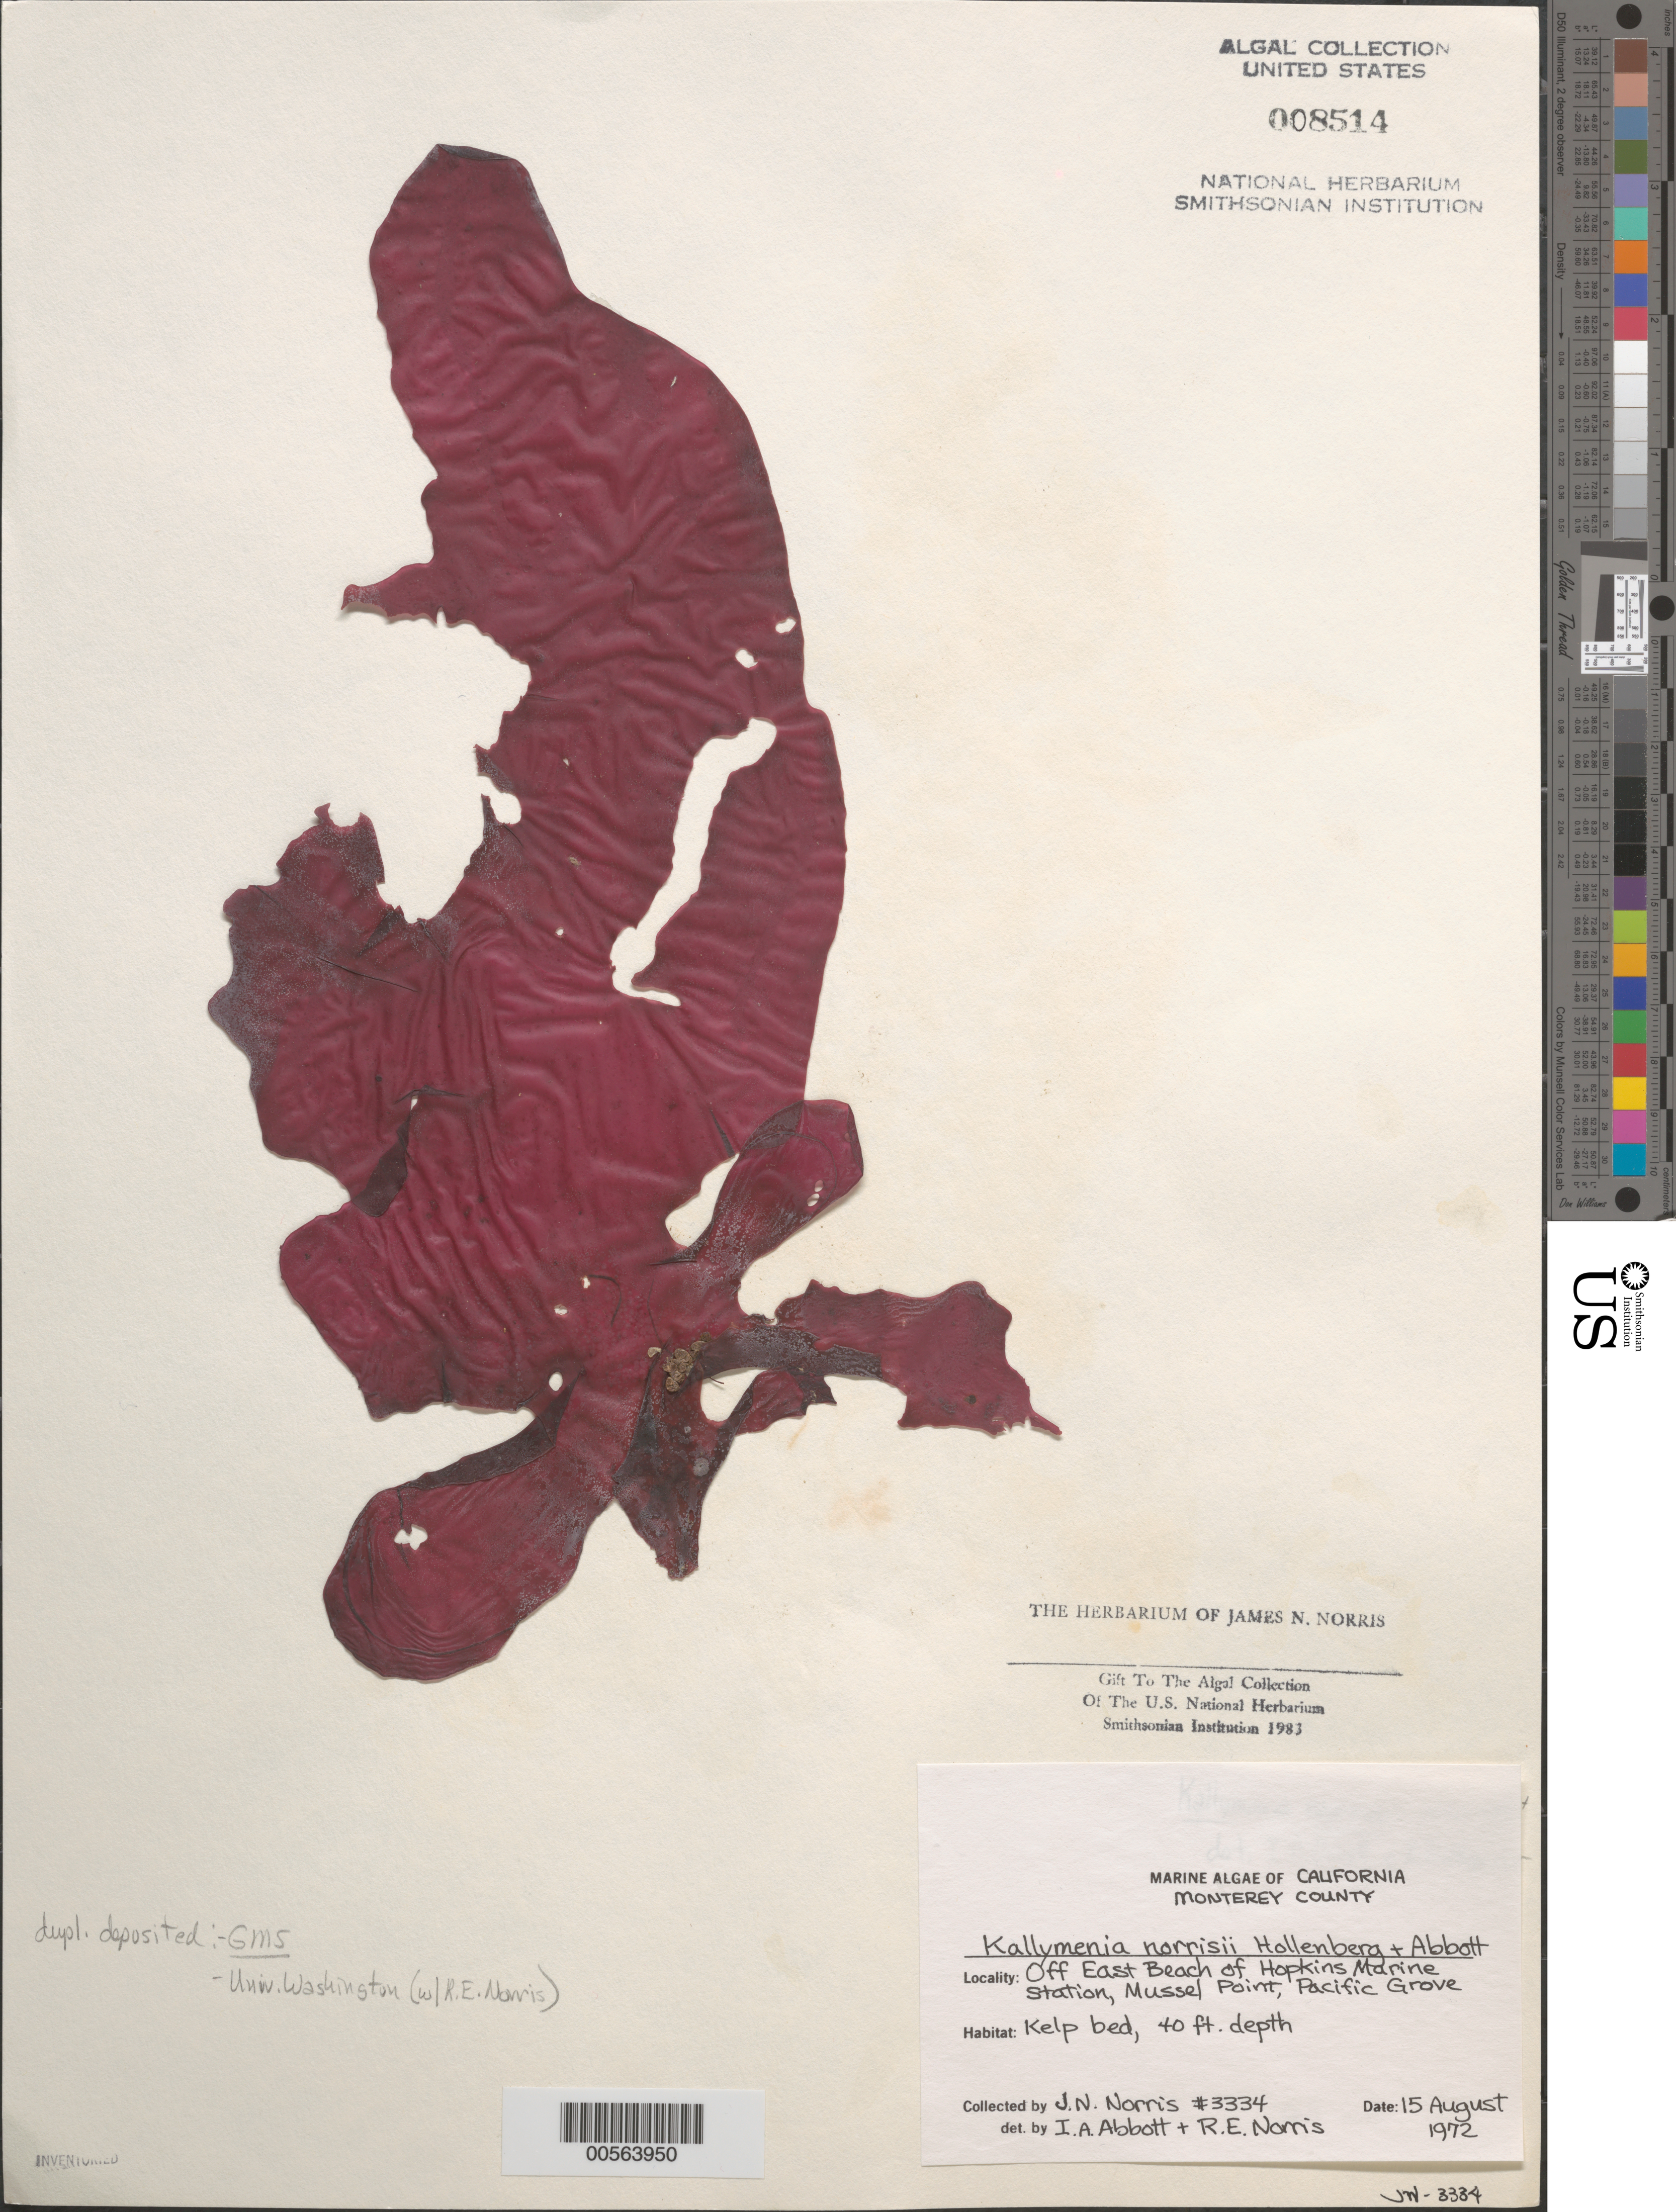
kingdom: Plantae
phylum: Rhodophyta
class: Florideophyceae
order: Gigartinales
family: Kallymeniaceae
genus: Kallymenia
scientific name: Kallymenia norrisii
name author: Hollenb. & I.A. Abbott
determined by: Abbott, I. A.; Norris, R. E.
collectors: J. N. Norris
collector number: JN-3334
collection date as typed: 15 Aug 1972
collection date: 1972-08-15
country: United States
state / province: California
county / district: Monterey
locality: Pacific Grove, off East Beach of Hopkins Marine Station, Mussel Point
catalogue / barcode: US 8514